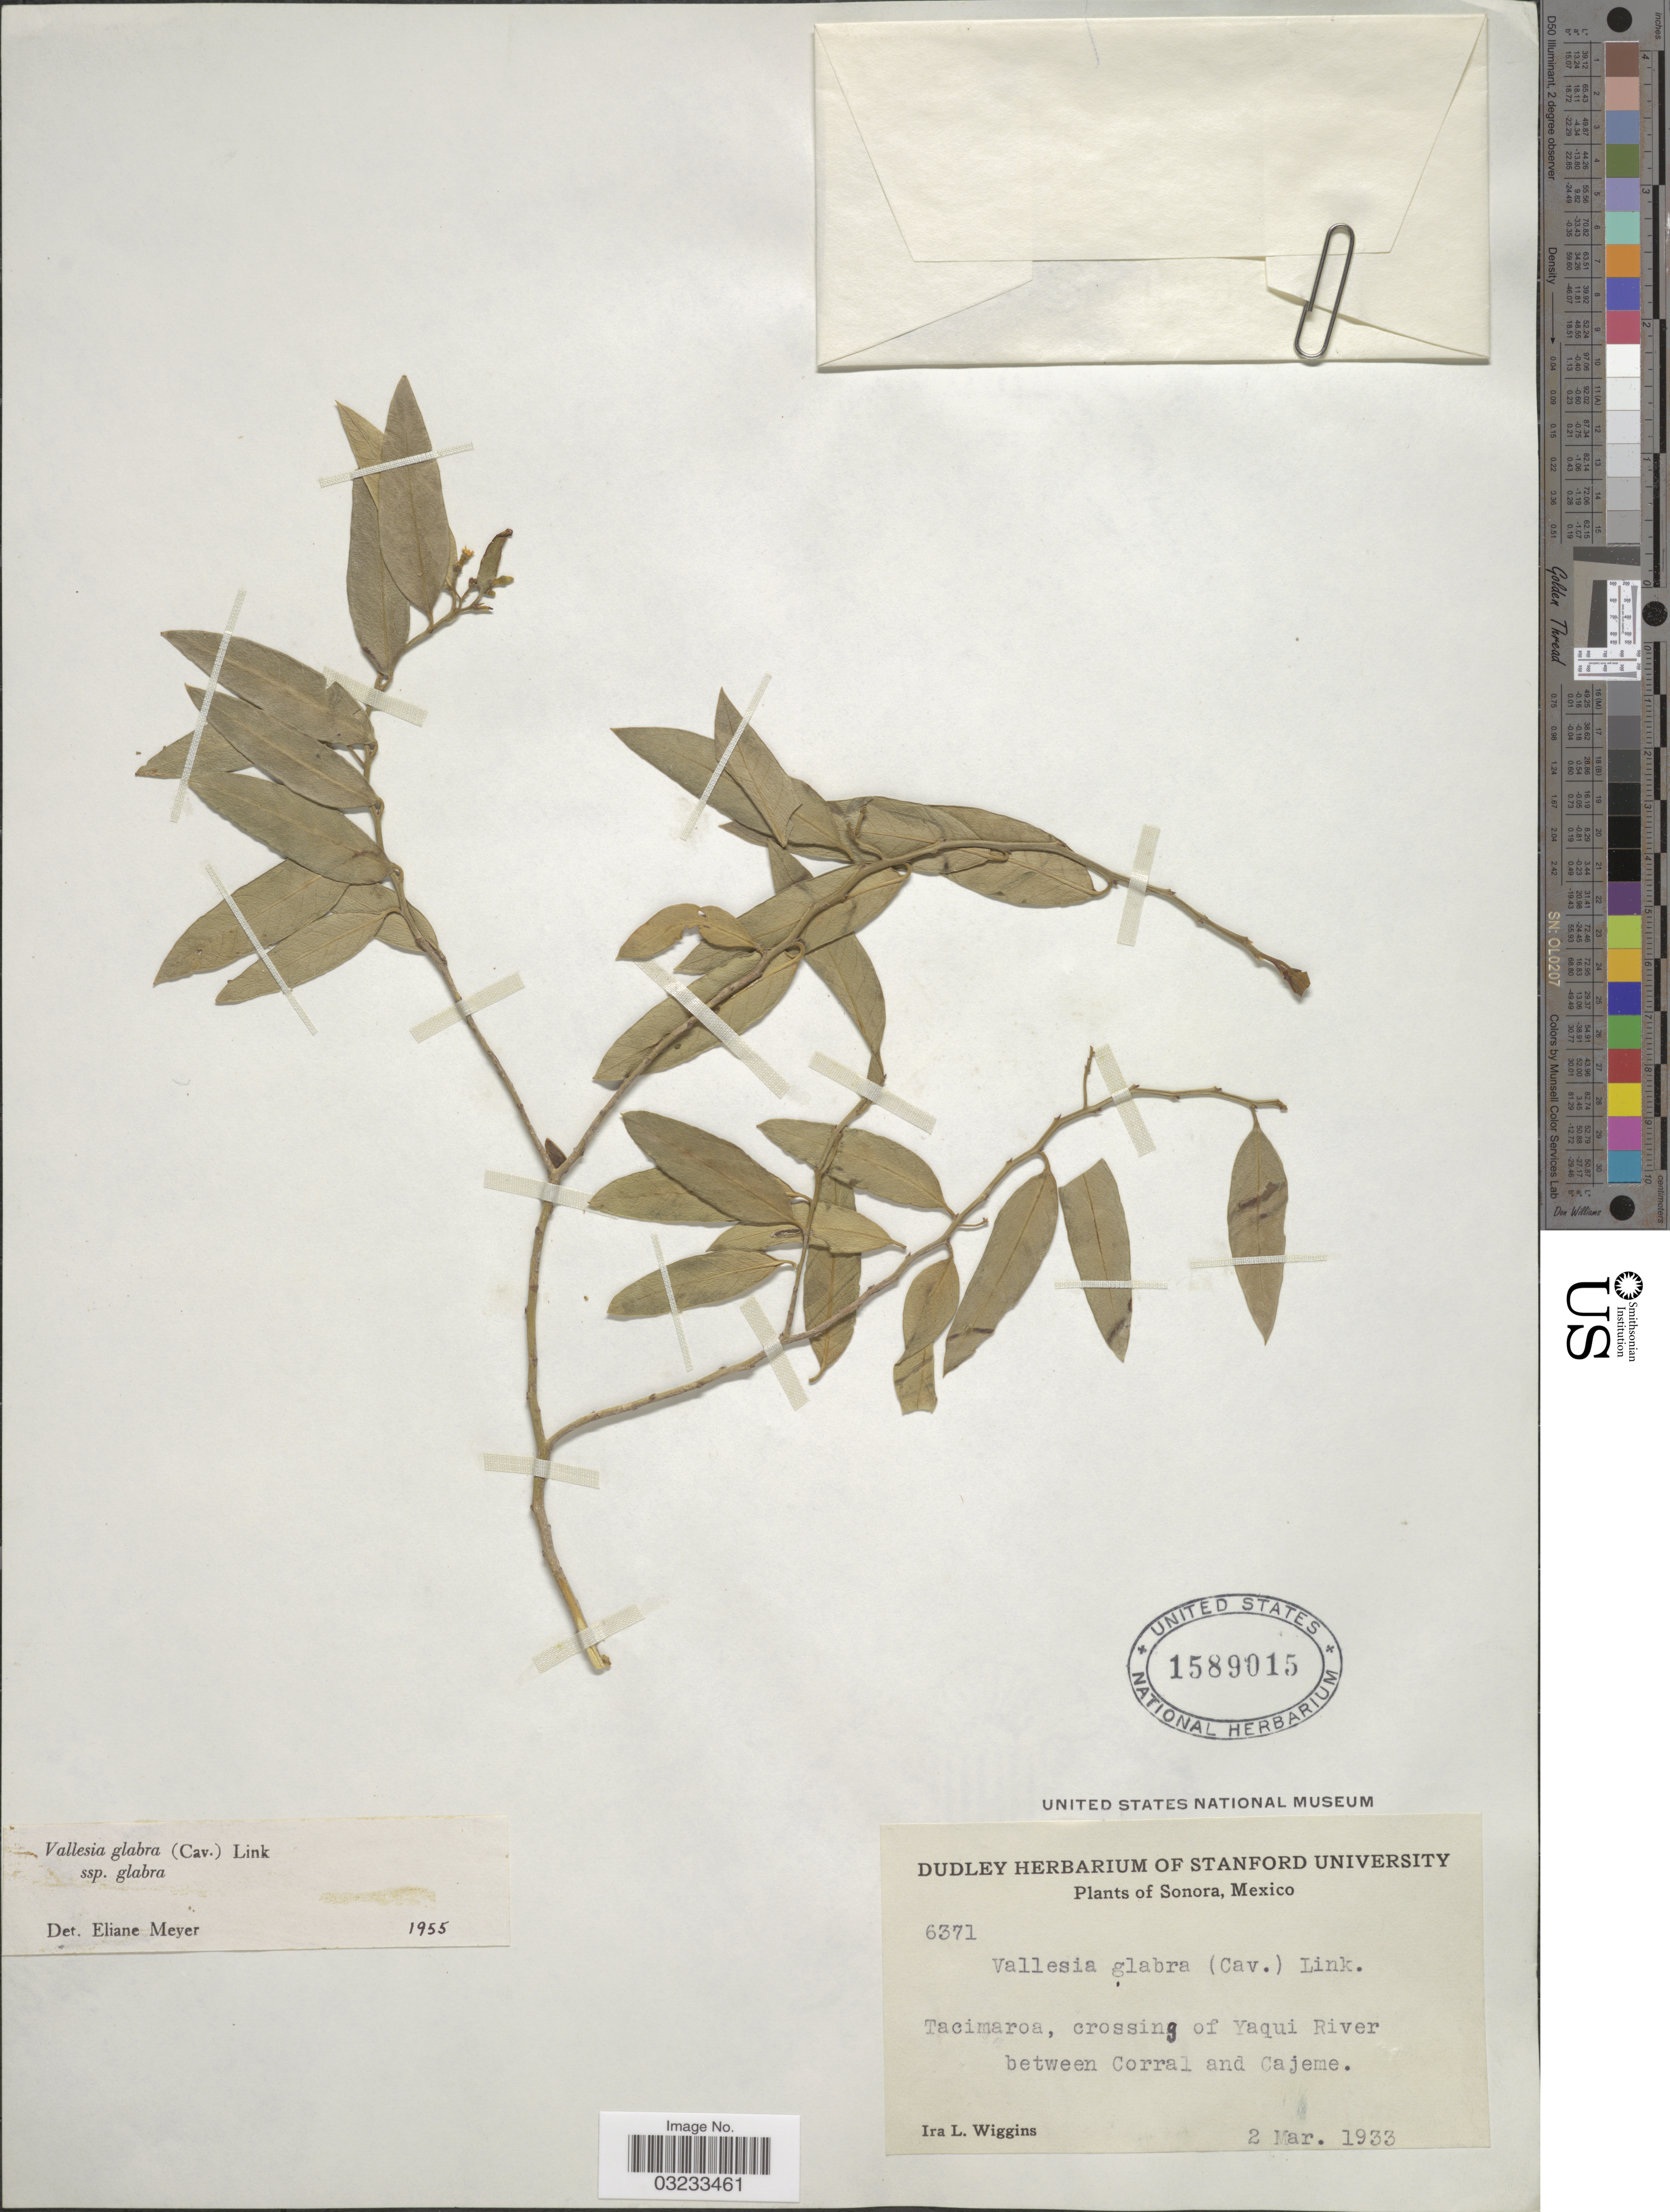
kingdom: Plantae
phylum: Tracheophyta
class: Magnoliopsida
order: Gentianales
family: Apocynaceae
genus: Vallesia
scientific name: Vallesia glabra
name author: (Cav.) Link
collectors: I. L. Wiggins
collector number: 6371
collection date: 1933-03-02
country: Mexico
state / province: Sonora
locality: Tacimaroa, crossing of Yaqui River between Corral and Cajeme.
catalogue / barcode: US 1589015